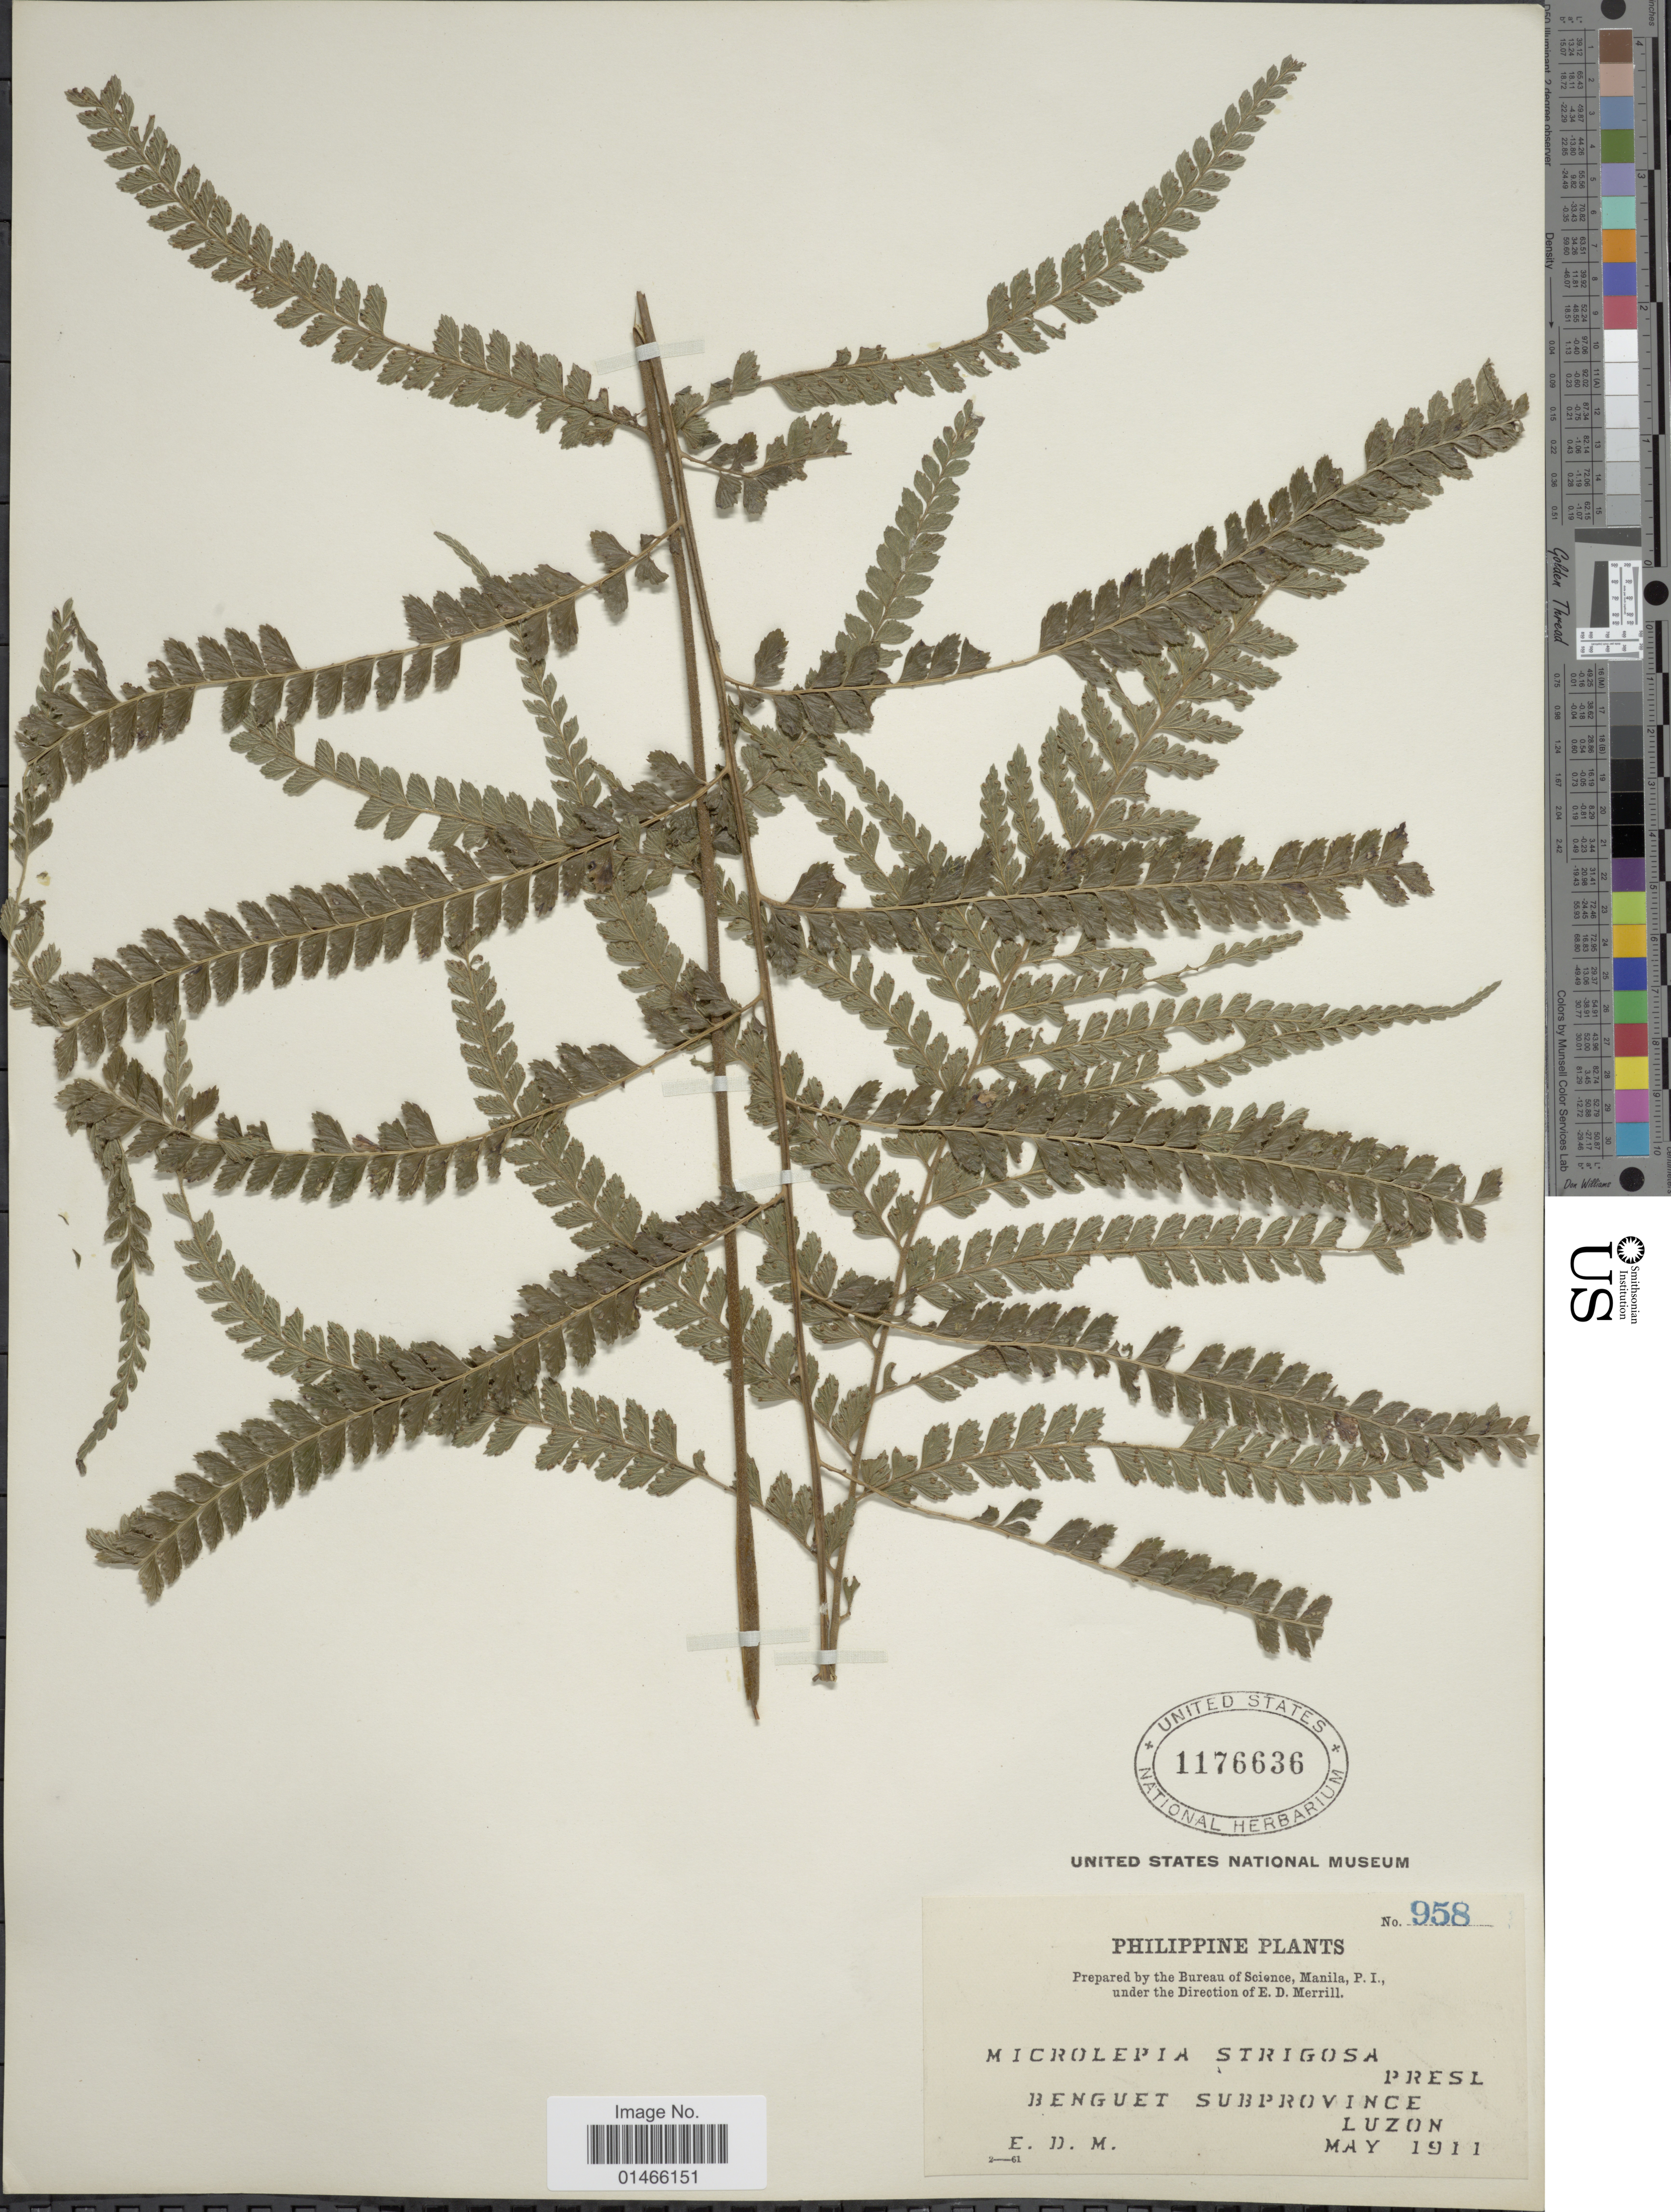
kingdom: Plantae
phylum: Tracheophyta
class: Polypodiopsida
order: Polypodiales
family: Dennstaedtiaceae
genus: Microlepia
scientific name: Microlepia strigosa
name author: (Thunb.) J. Presl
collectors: E. D. Merrill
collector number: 958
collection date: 1911-05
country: Philippines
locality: Benguet Subprovince, Luzon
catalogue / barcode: US 1176636